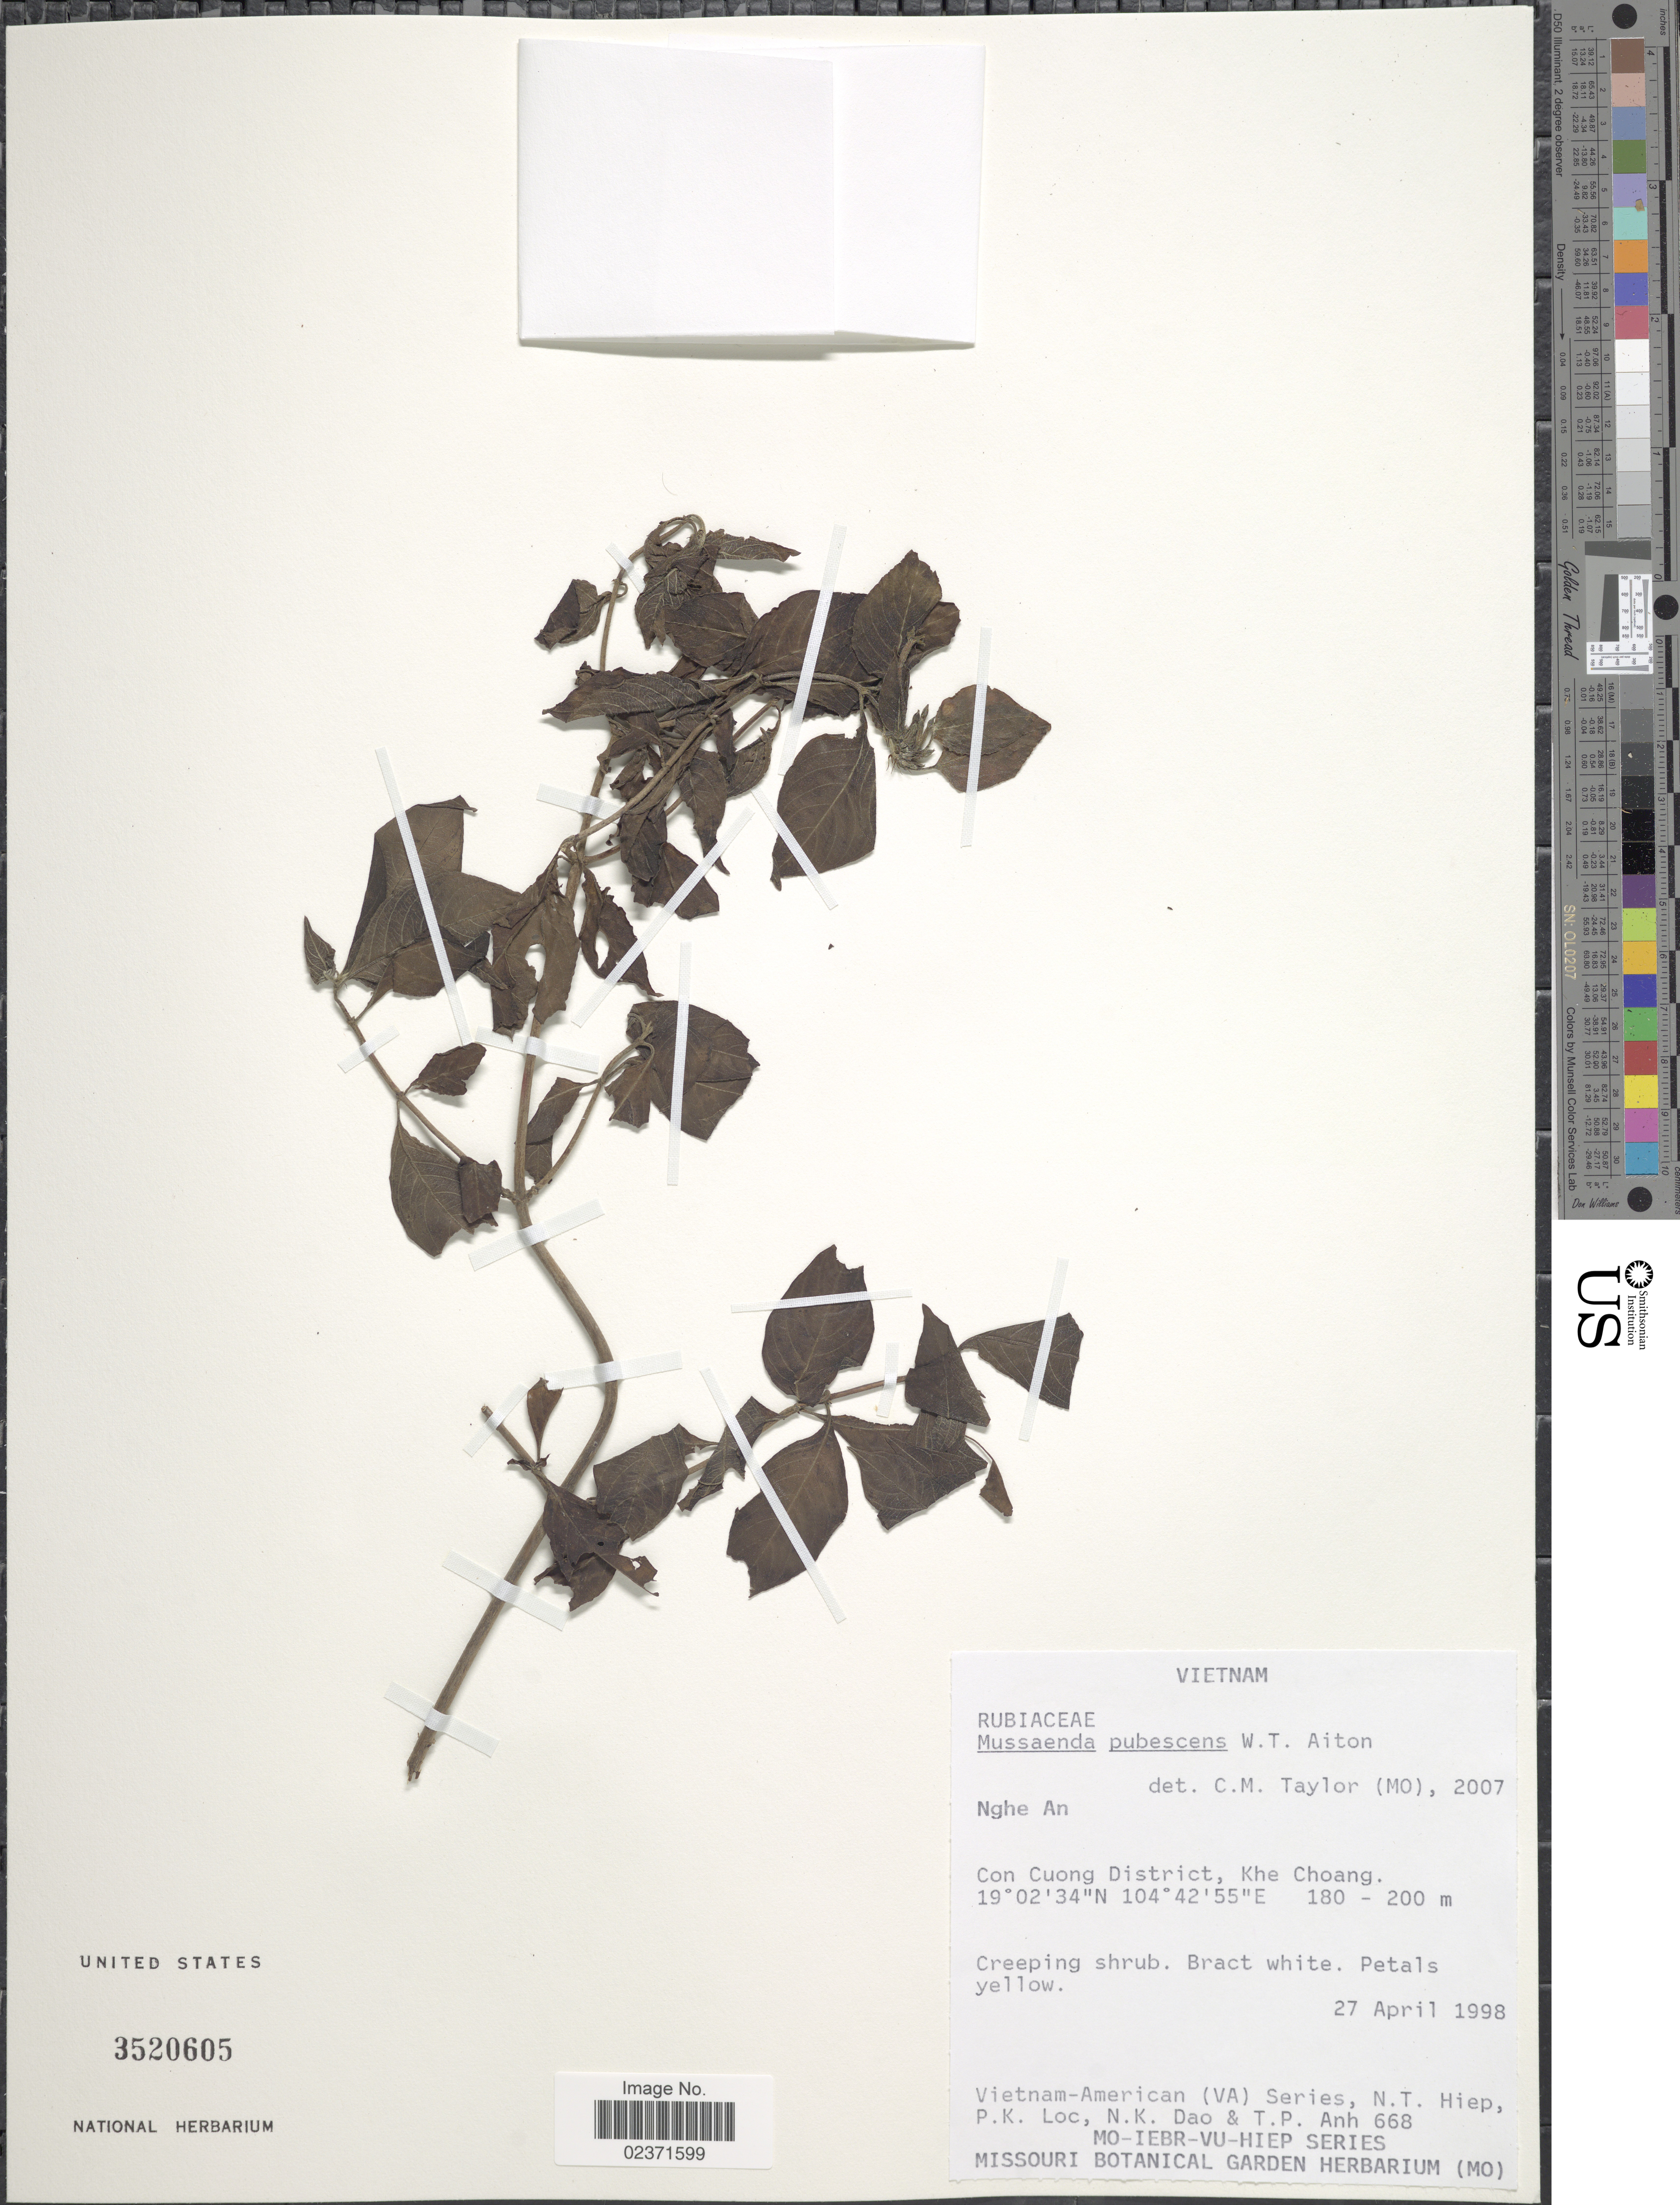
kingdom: Plantae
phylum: Tracheophyta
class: Magnoliopsida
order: Gentianales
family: Rubiaceae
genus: Mussaenda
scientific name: Mussaenda pubescens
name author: W.T. Aiton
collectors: N. T. Hiep, P. K. Lôc, N. Dao & T. Anh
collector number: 668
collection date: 1998-04-27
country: Vietnam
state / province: Nghe An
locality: Con Cuong District, Khe Choang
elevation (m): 180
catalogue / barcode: US 3520605